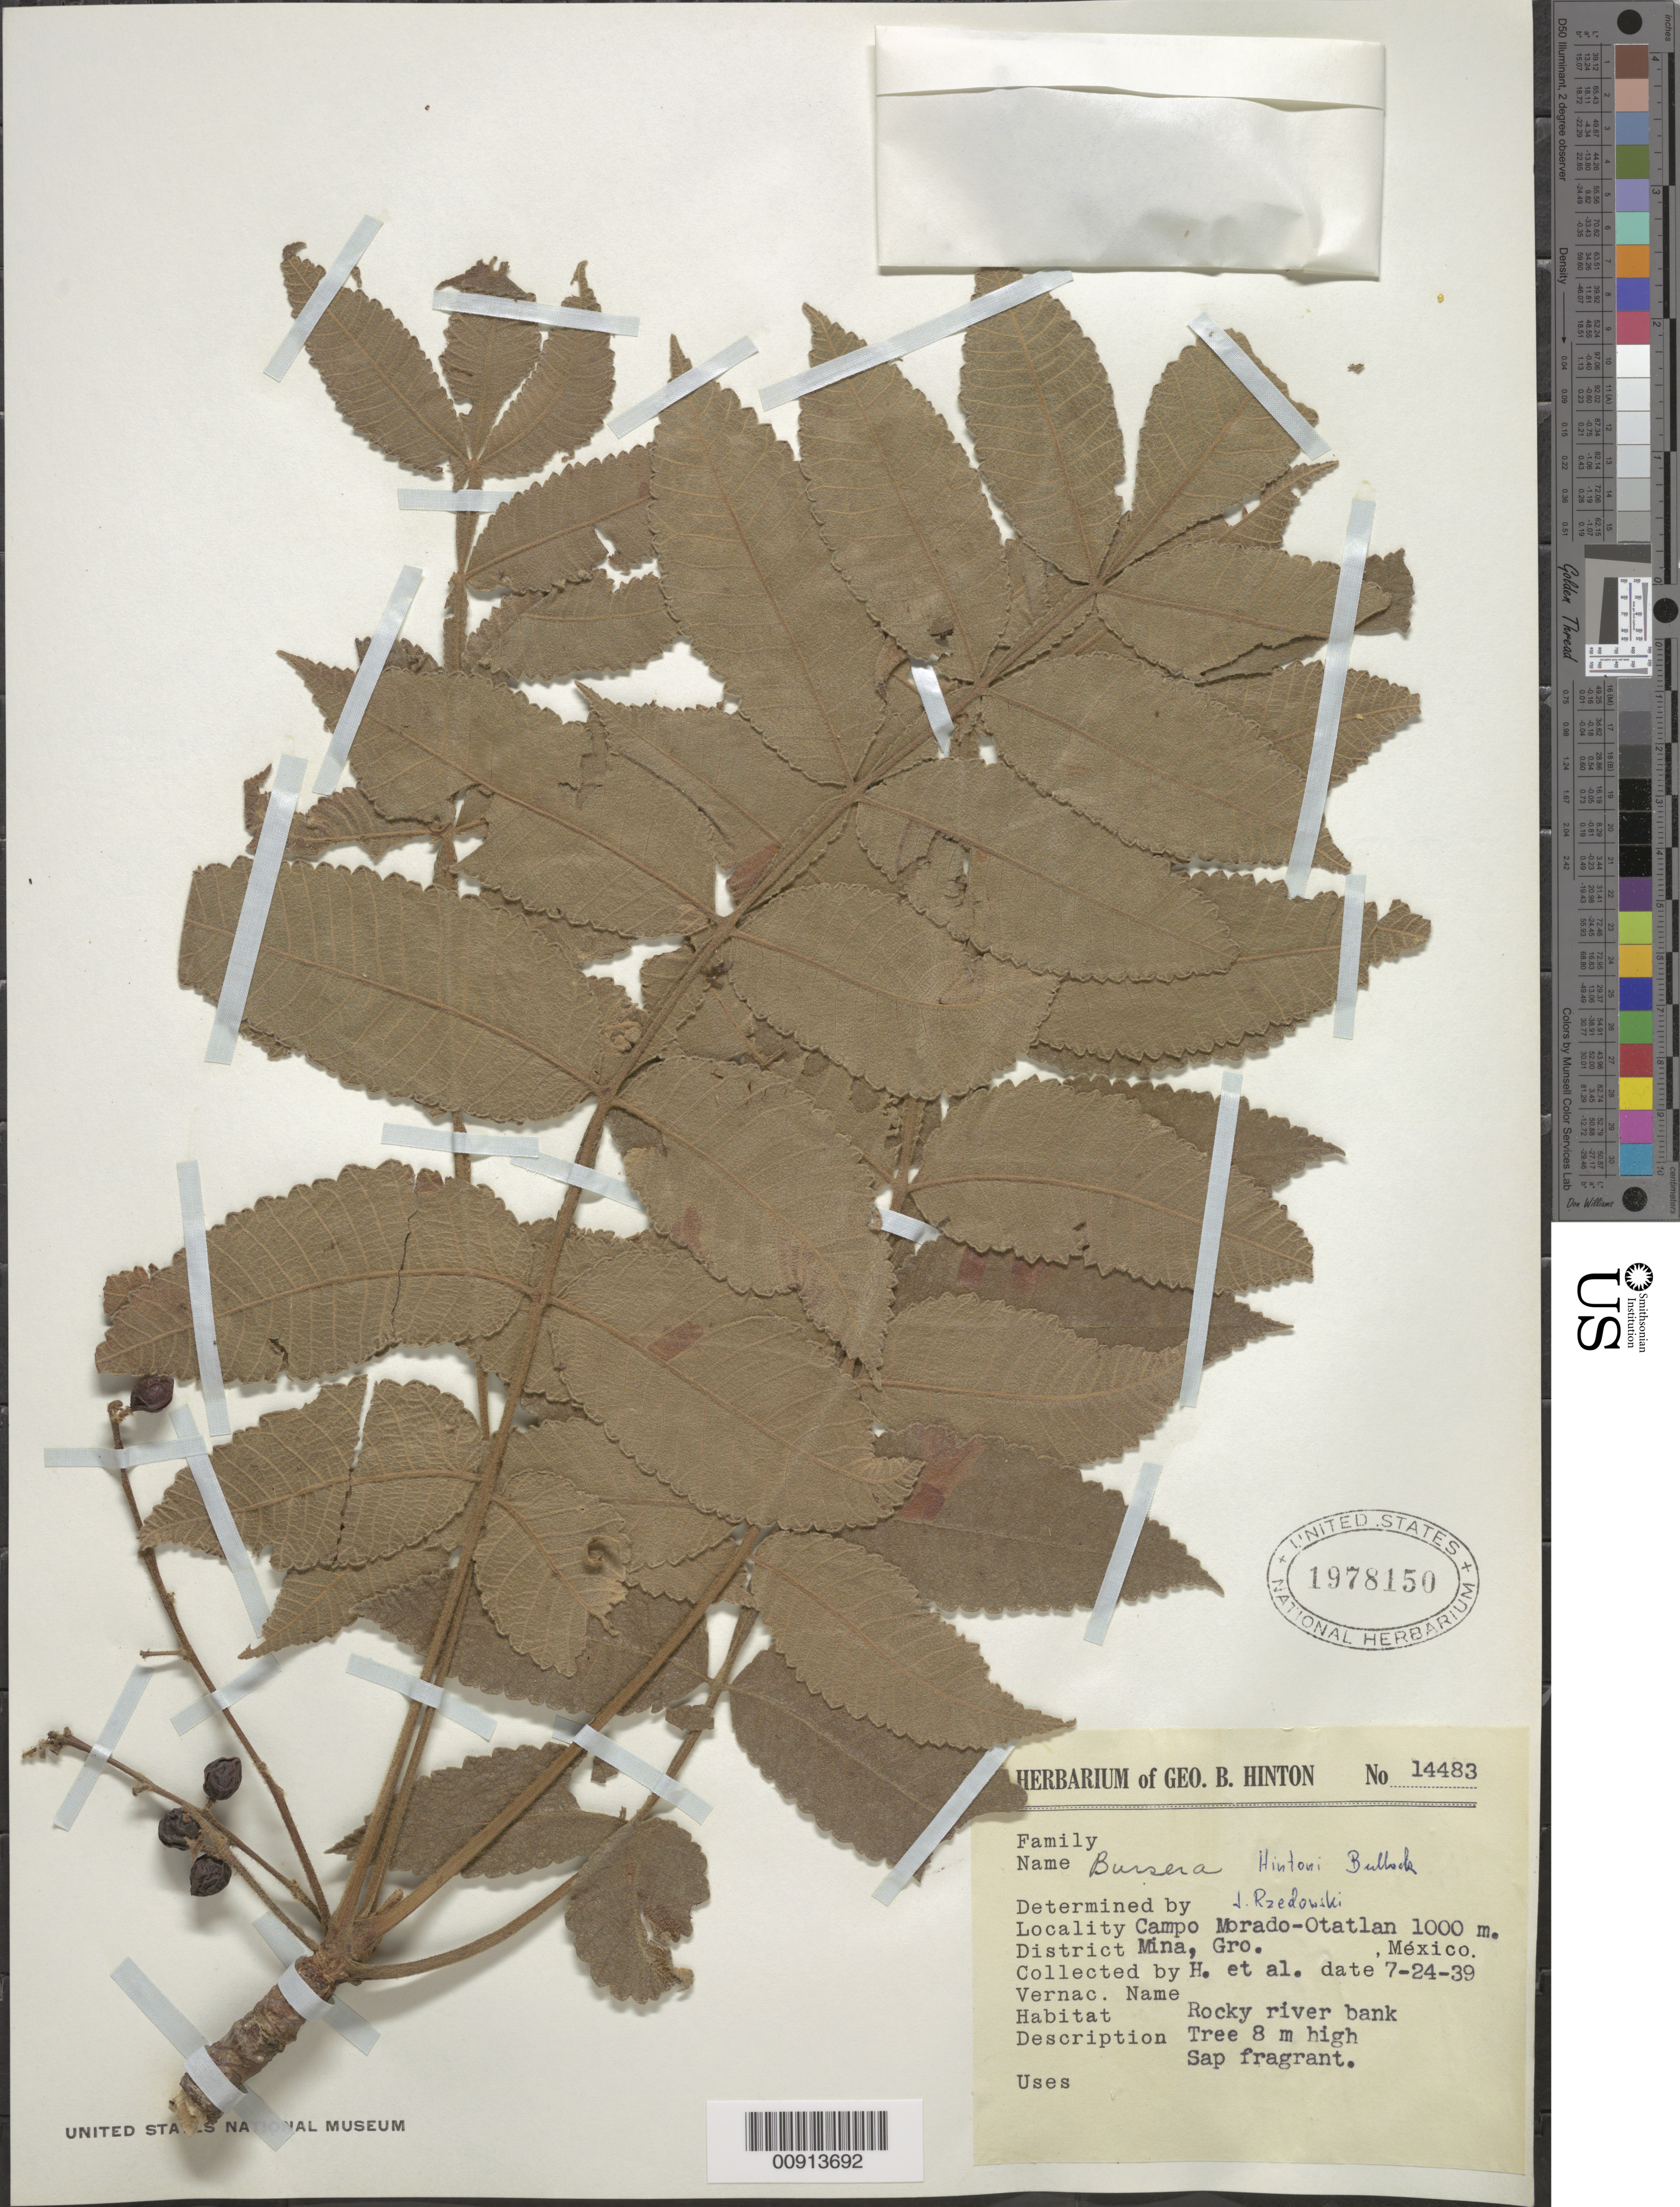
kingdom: Plantae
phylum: Tracheophyta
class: Magnoliopsida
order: Sapindales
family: Burseraceae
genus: Bursera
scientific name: Bursera hintonii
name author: Bullock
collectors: G. B. Hinton & et al.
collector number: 14483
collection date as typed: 24 Jul 1939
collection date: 1939-07-24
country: Mexico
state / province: Guerrero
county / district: Mina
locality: Campo Morado - Otatlan, District Mina, Guerrero.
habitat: Rocky river bank.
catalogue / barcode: US 1978150